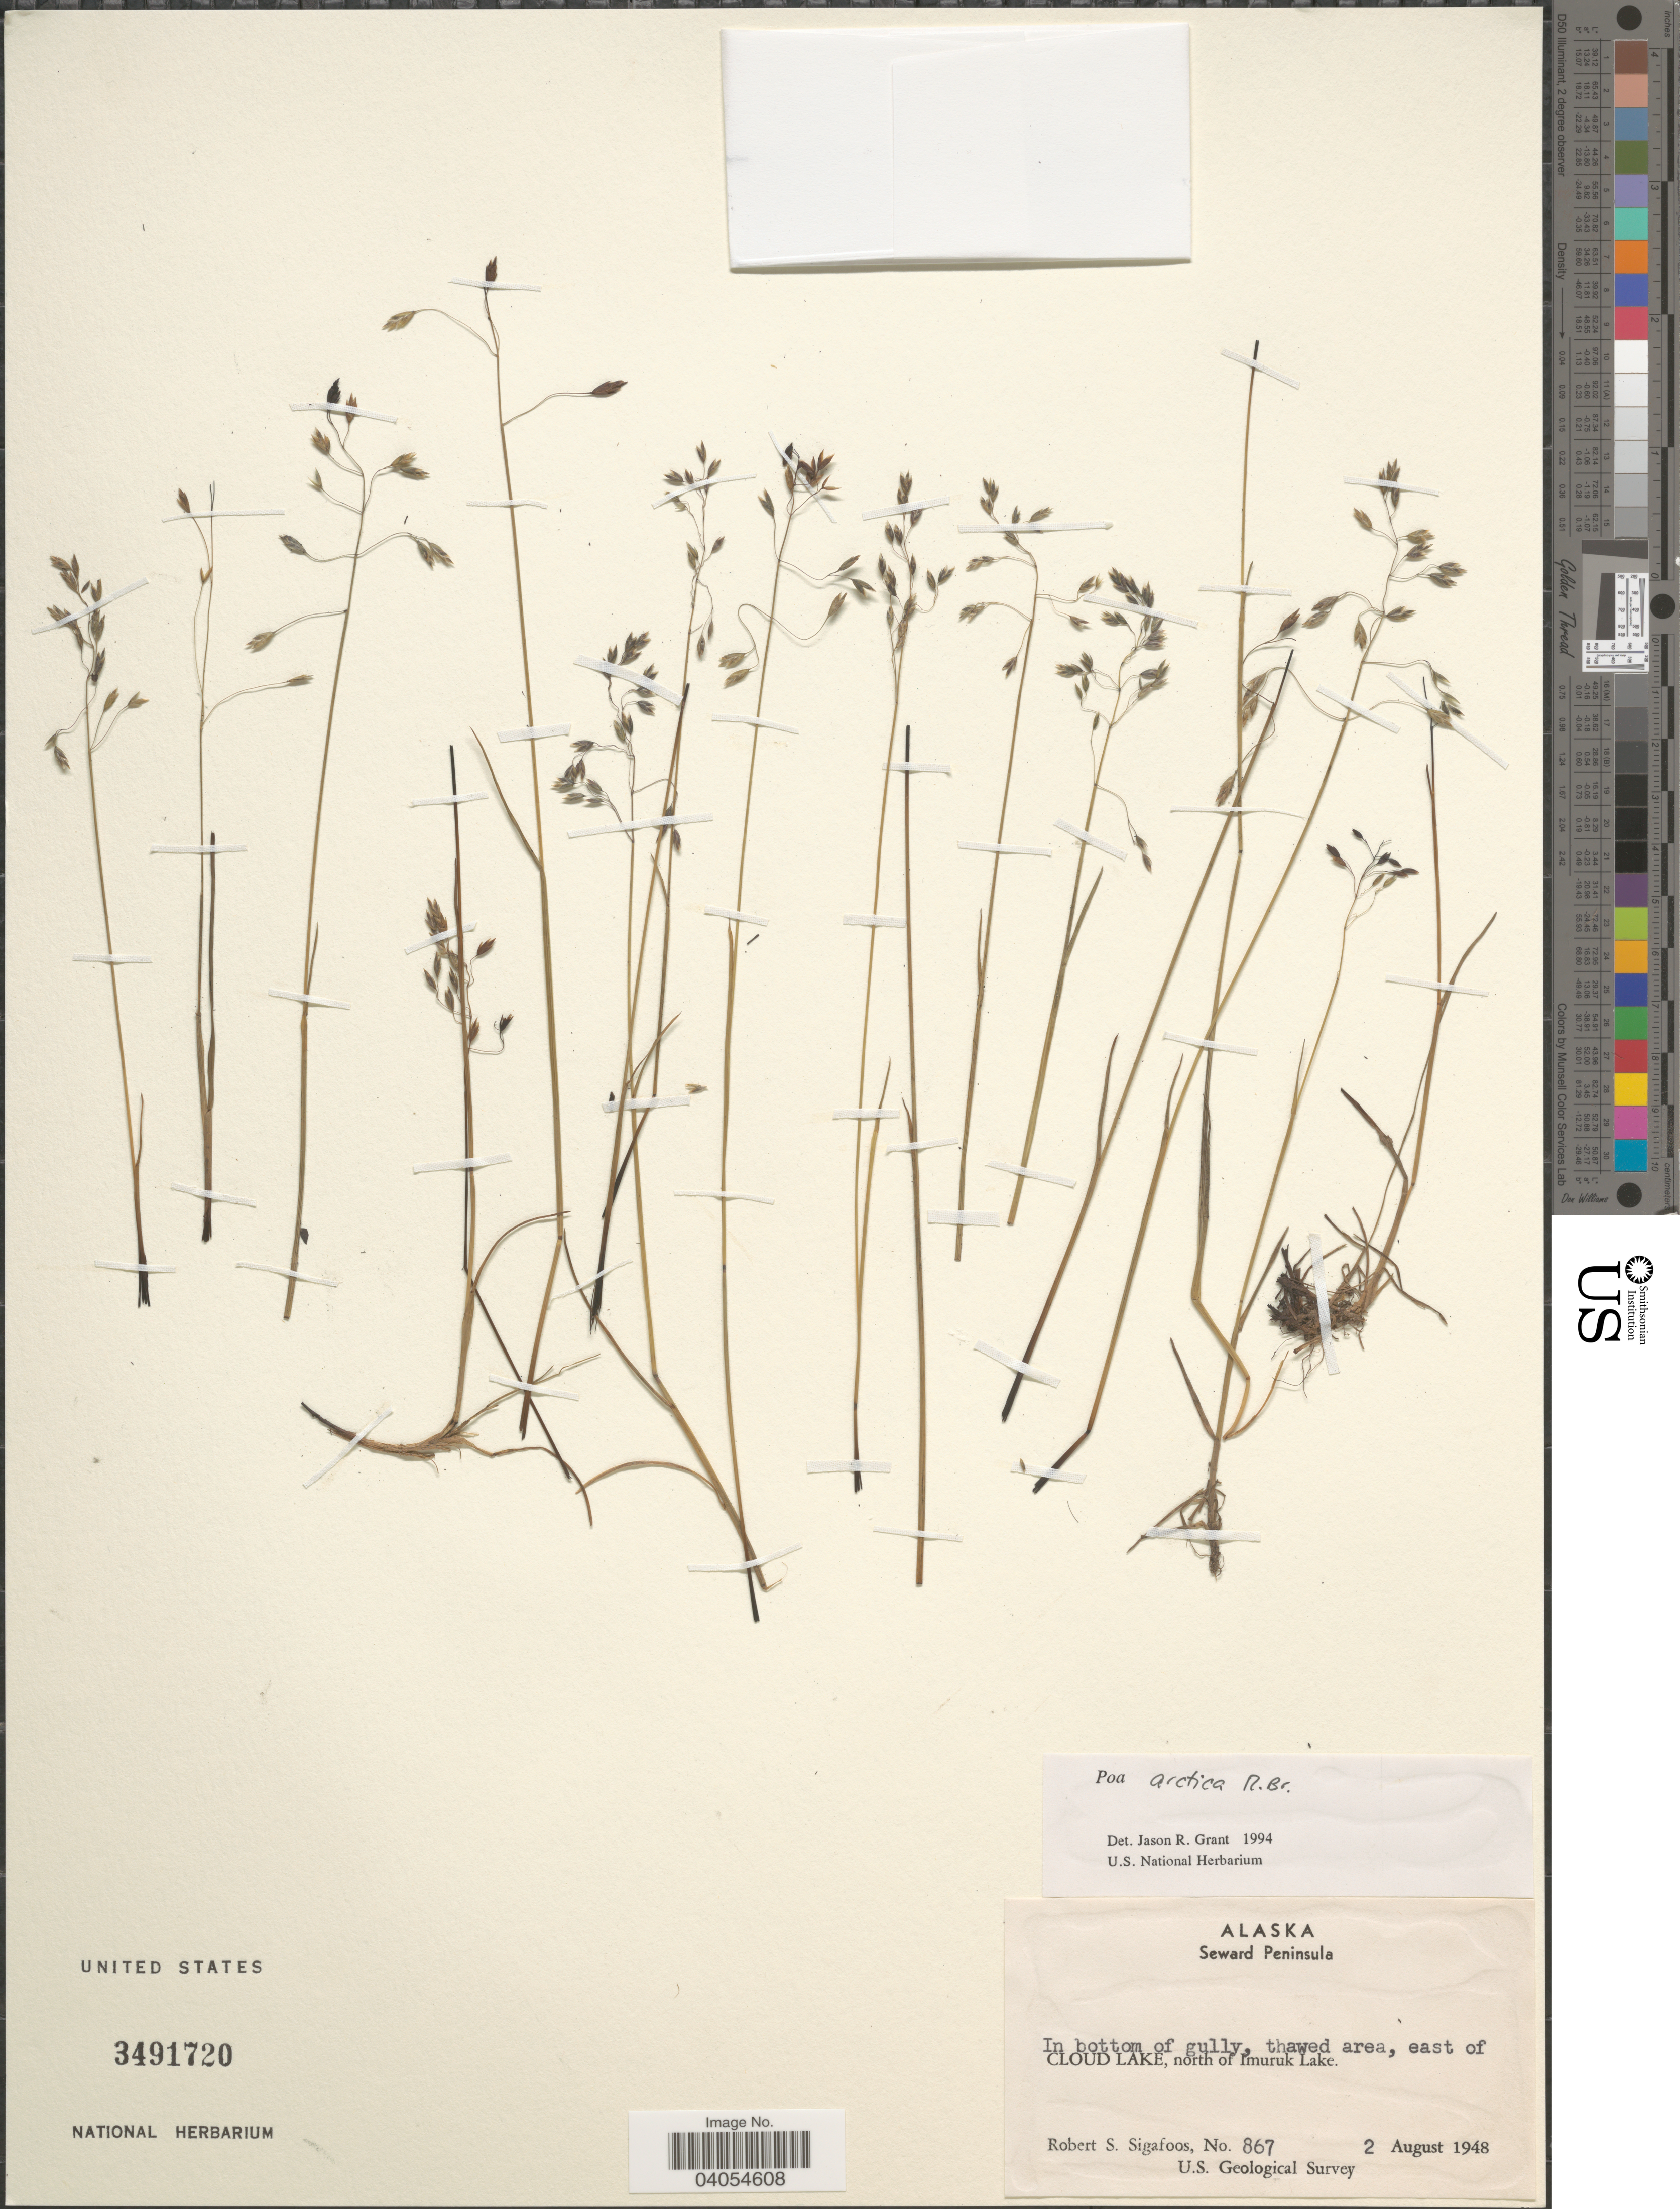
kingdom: Plantae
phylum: Tracheophyta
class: Liliopsida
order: Poales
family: Poaceae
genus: Poa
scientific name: Poa arctica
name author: R. Br.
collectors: R. Sigafoos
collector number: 867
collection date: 1948-08-02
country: United States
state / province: Alaska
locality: Seward Peninsula. In bottom of gully, thawed area, east of Cloud Lake, north of Imuruk Lake.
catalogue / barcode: US 3491720